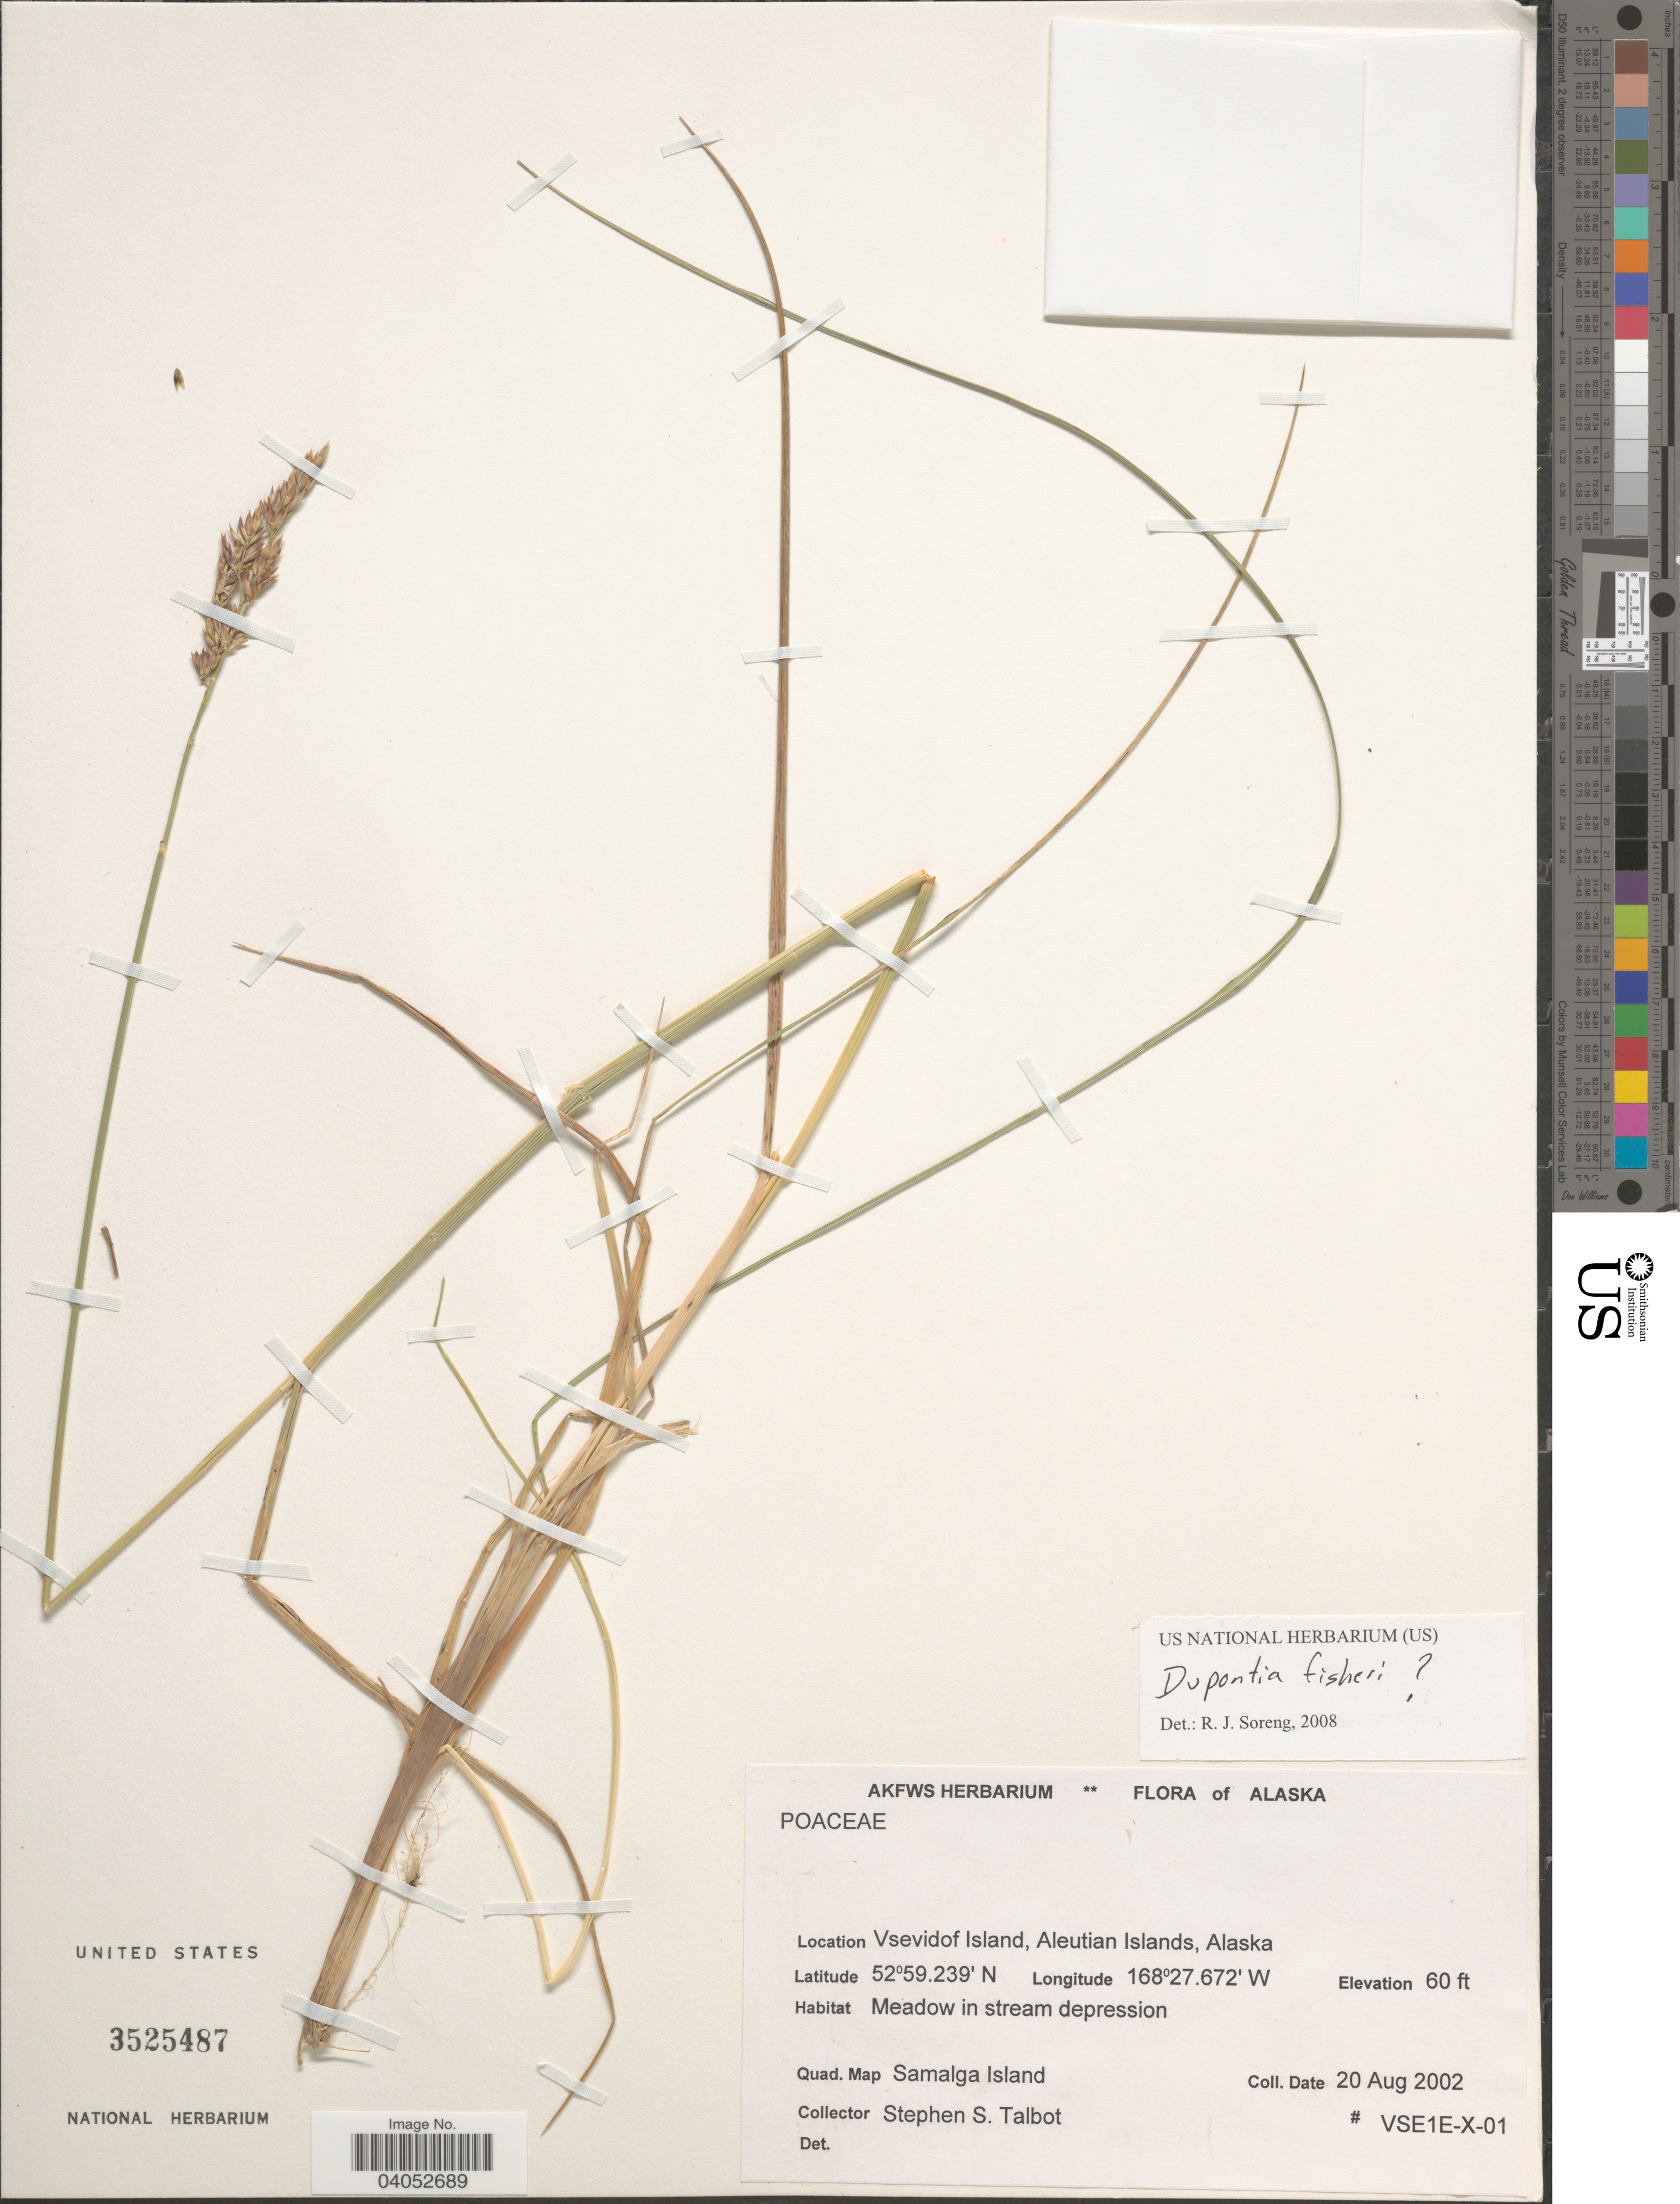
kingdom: Plantae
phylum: Tracheophyta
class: Liliopsida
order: Poales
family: Poaceae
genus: Dupontia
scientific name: Dupontia micrantha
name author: Holm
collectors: S. S. Talbot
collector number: VSE1E-X-01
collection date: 2002-08-20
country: United States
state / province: Alaska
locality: Vsevidof Island, Aleutian Islands. Quad. Map Samalga Island.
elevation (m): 18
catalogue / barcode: US 3525487